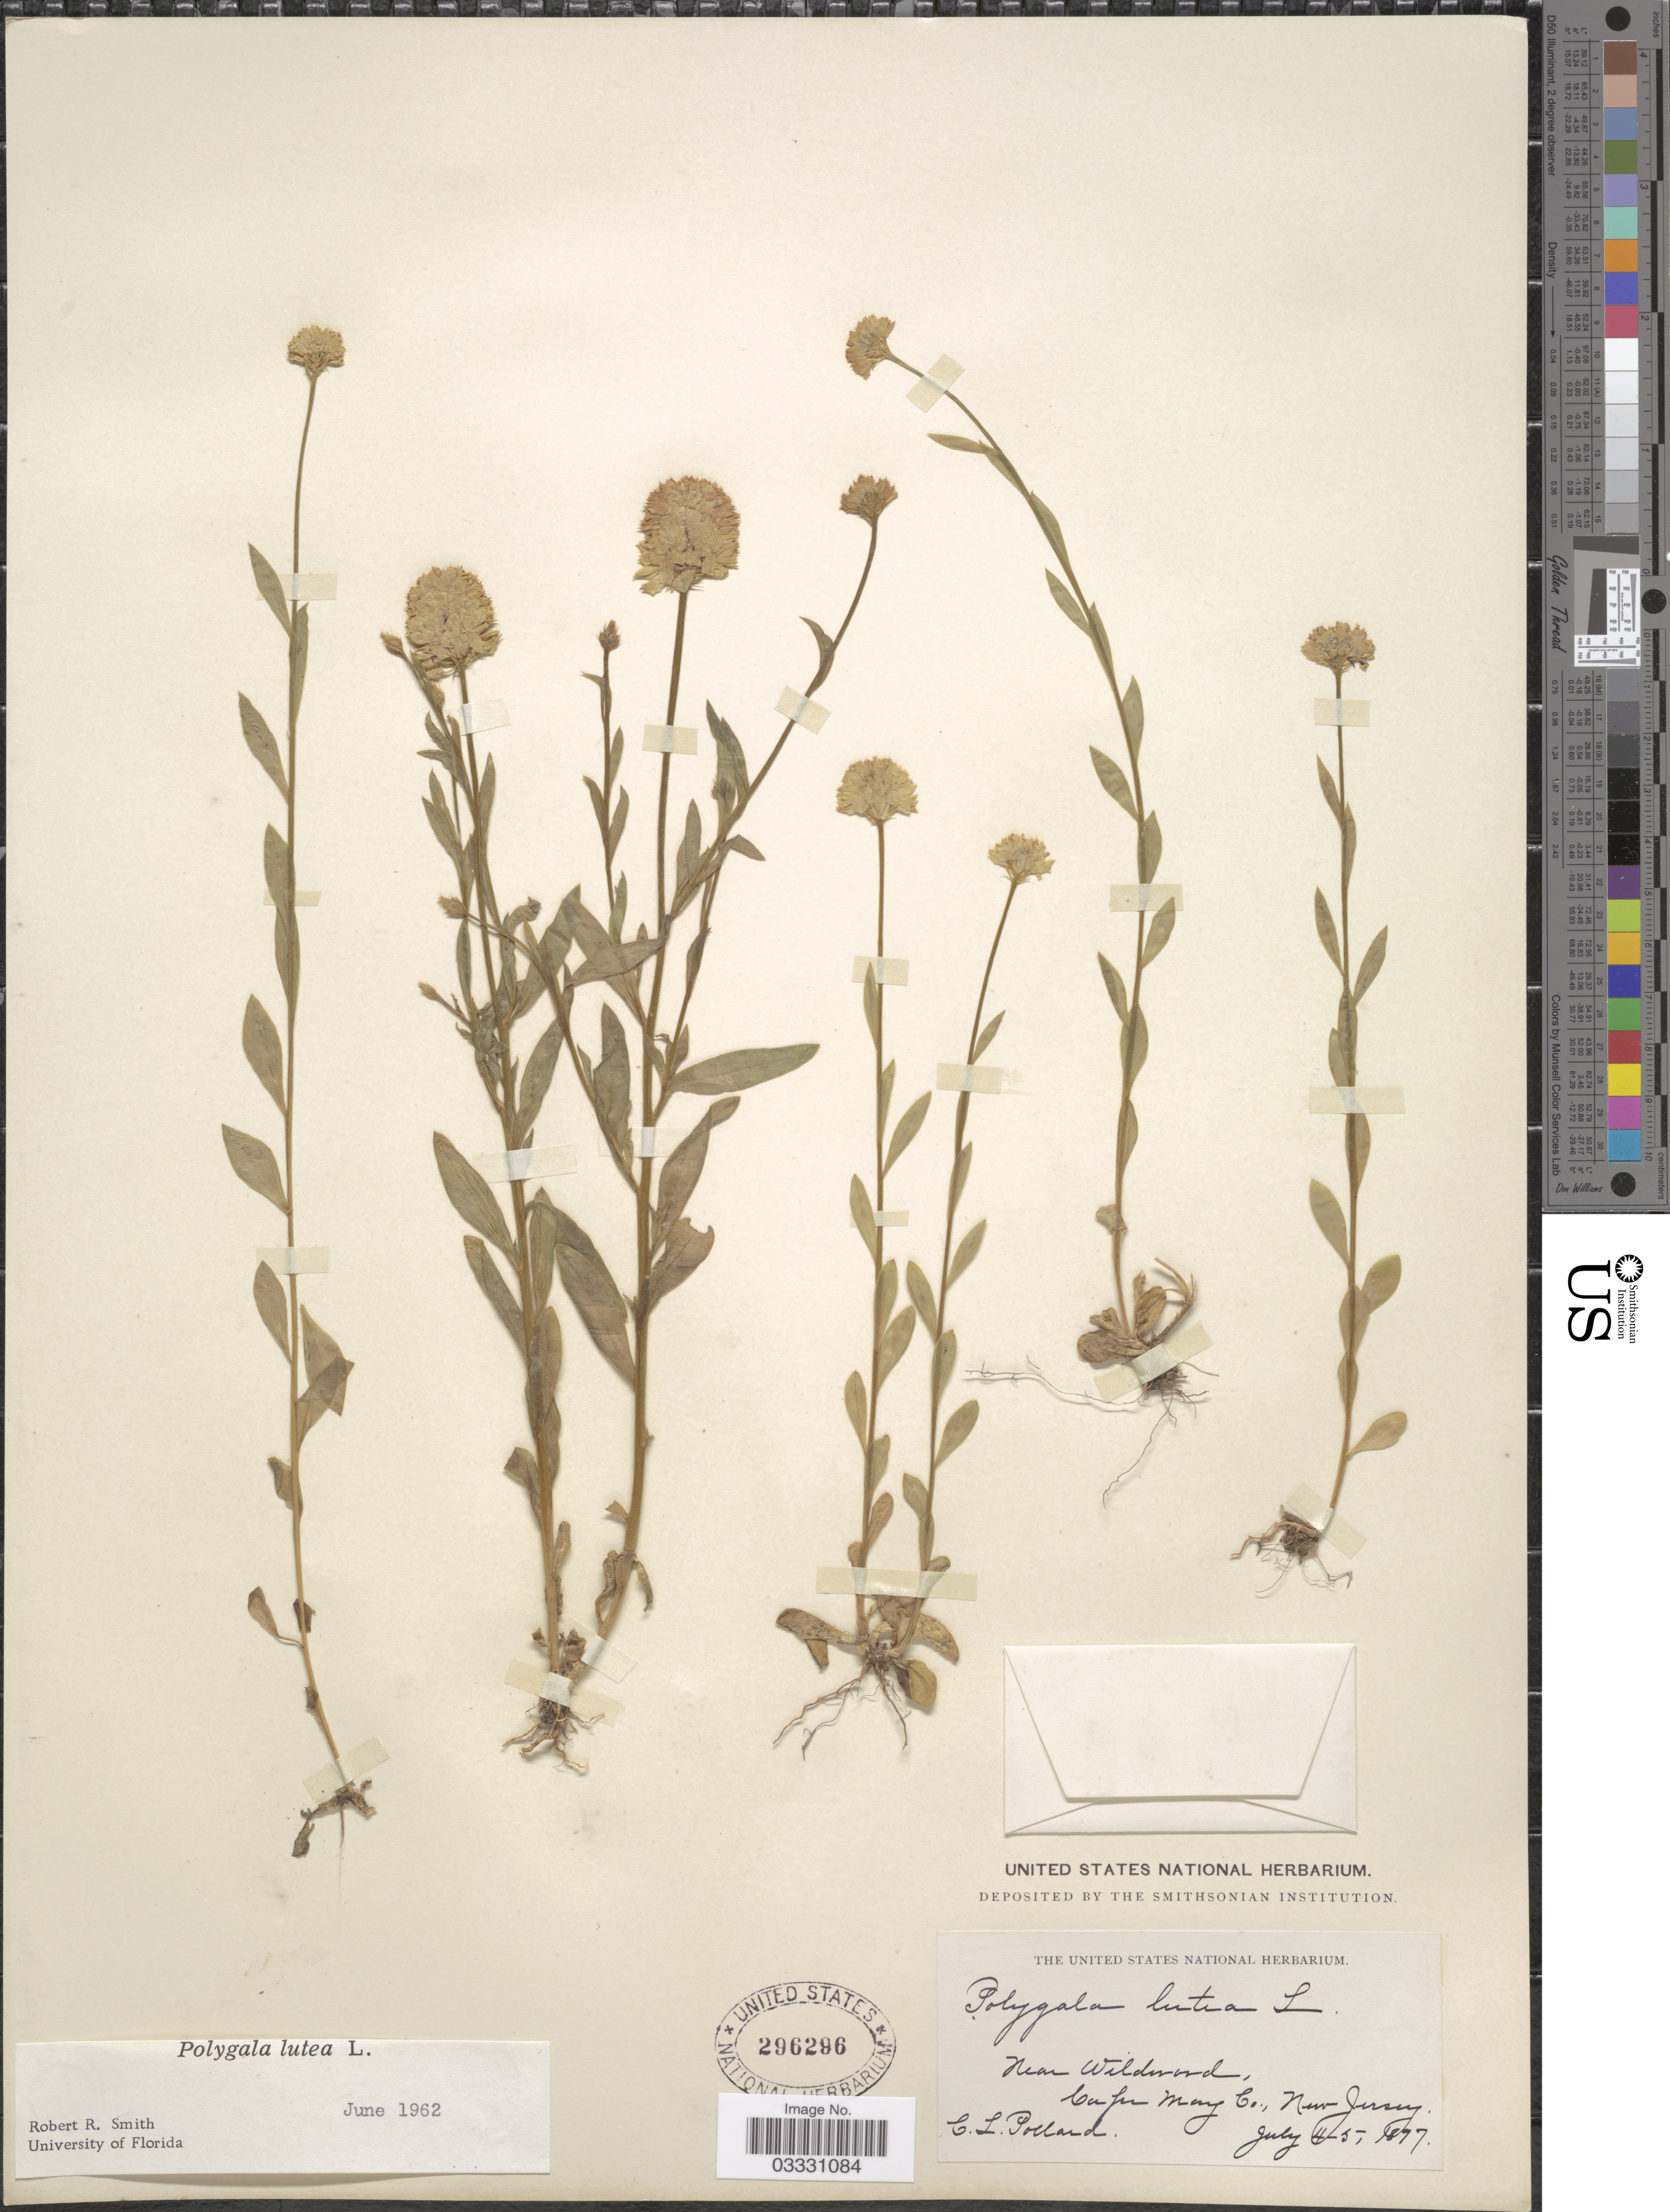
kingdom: Plantae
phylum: Tracheophyta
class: Magnoliopsida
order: Fabales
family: Polygalaceae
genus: Polygala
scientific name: Polygala lutea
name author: L.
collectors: C. L. Pollard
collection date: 1897-07-04/1897-07-05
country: United States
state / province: New Jersey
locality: Near Wildward, Cape May Co.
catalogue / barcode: US 296296